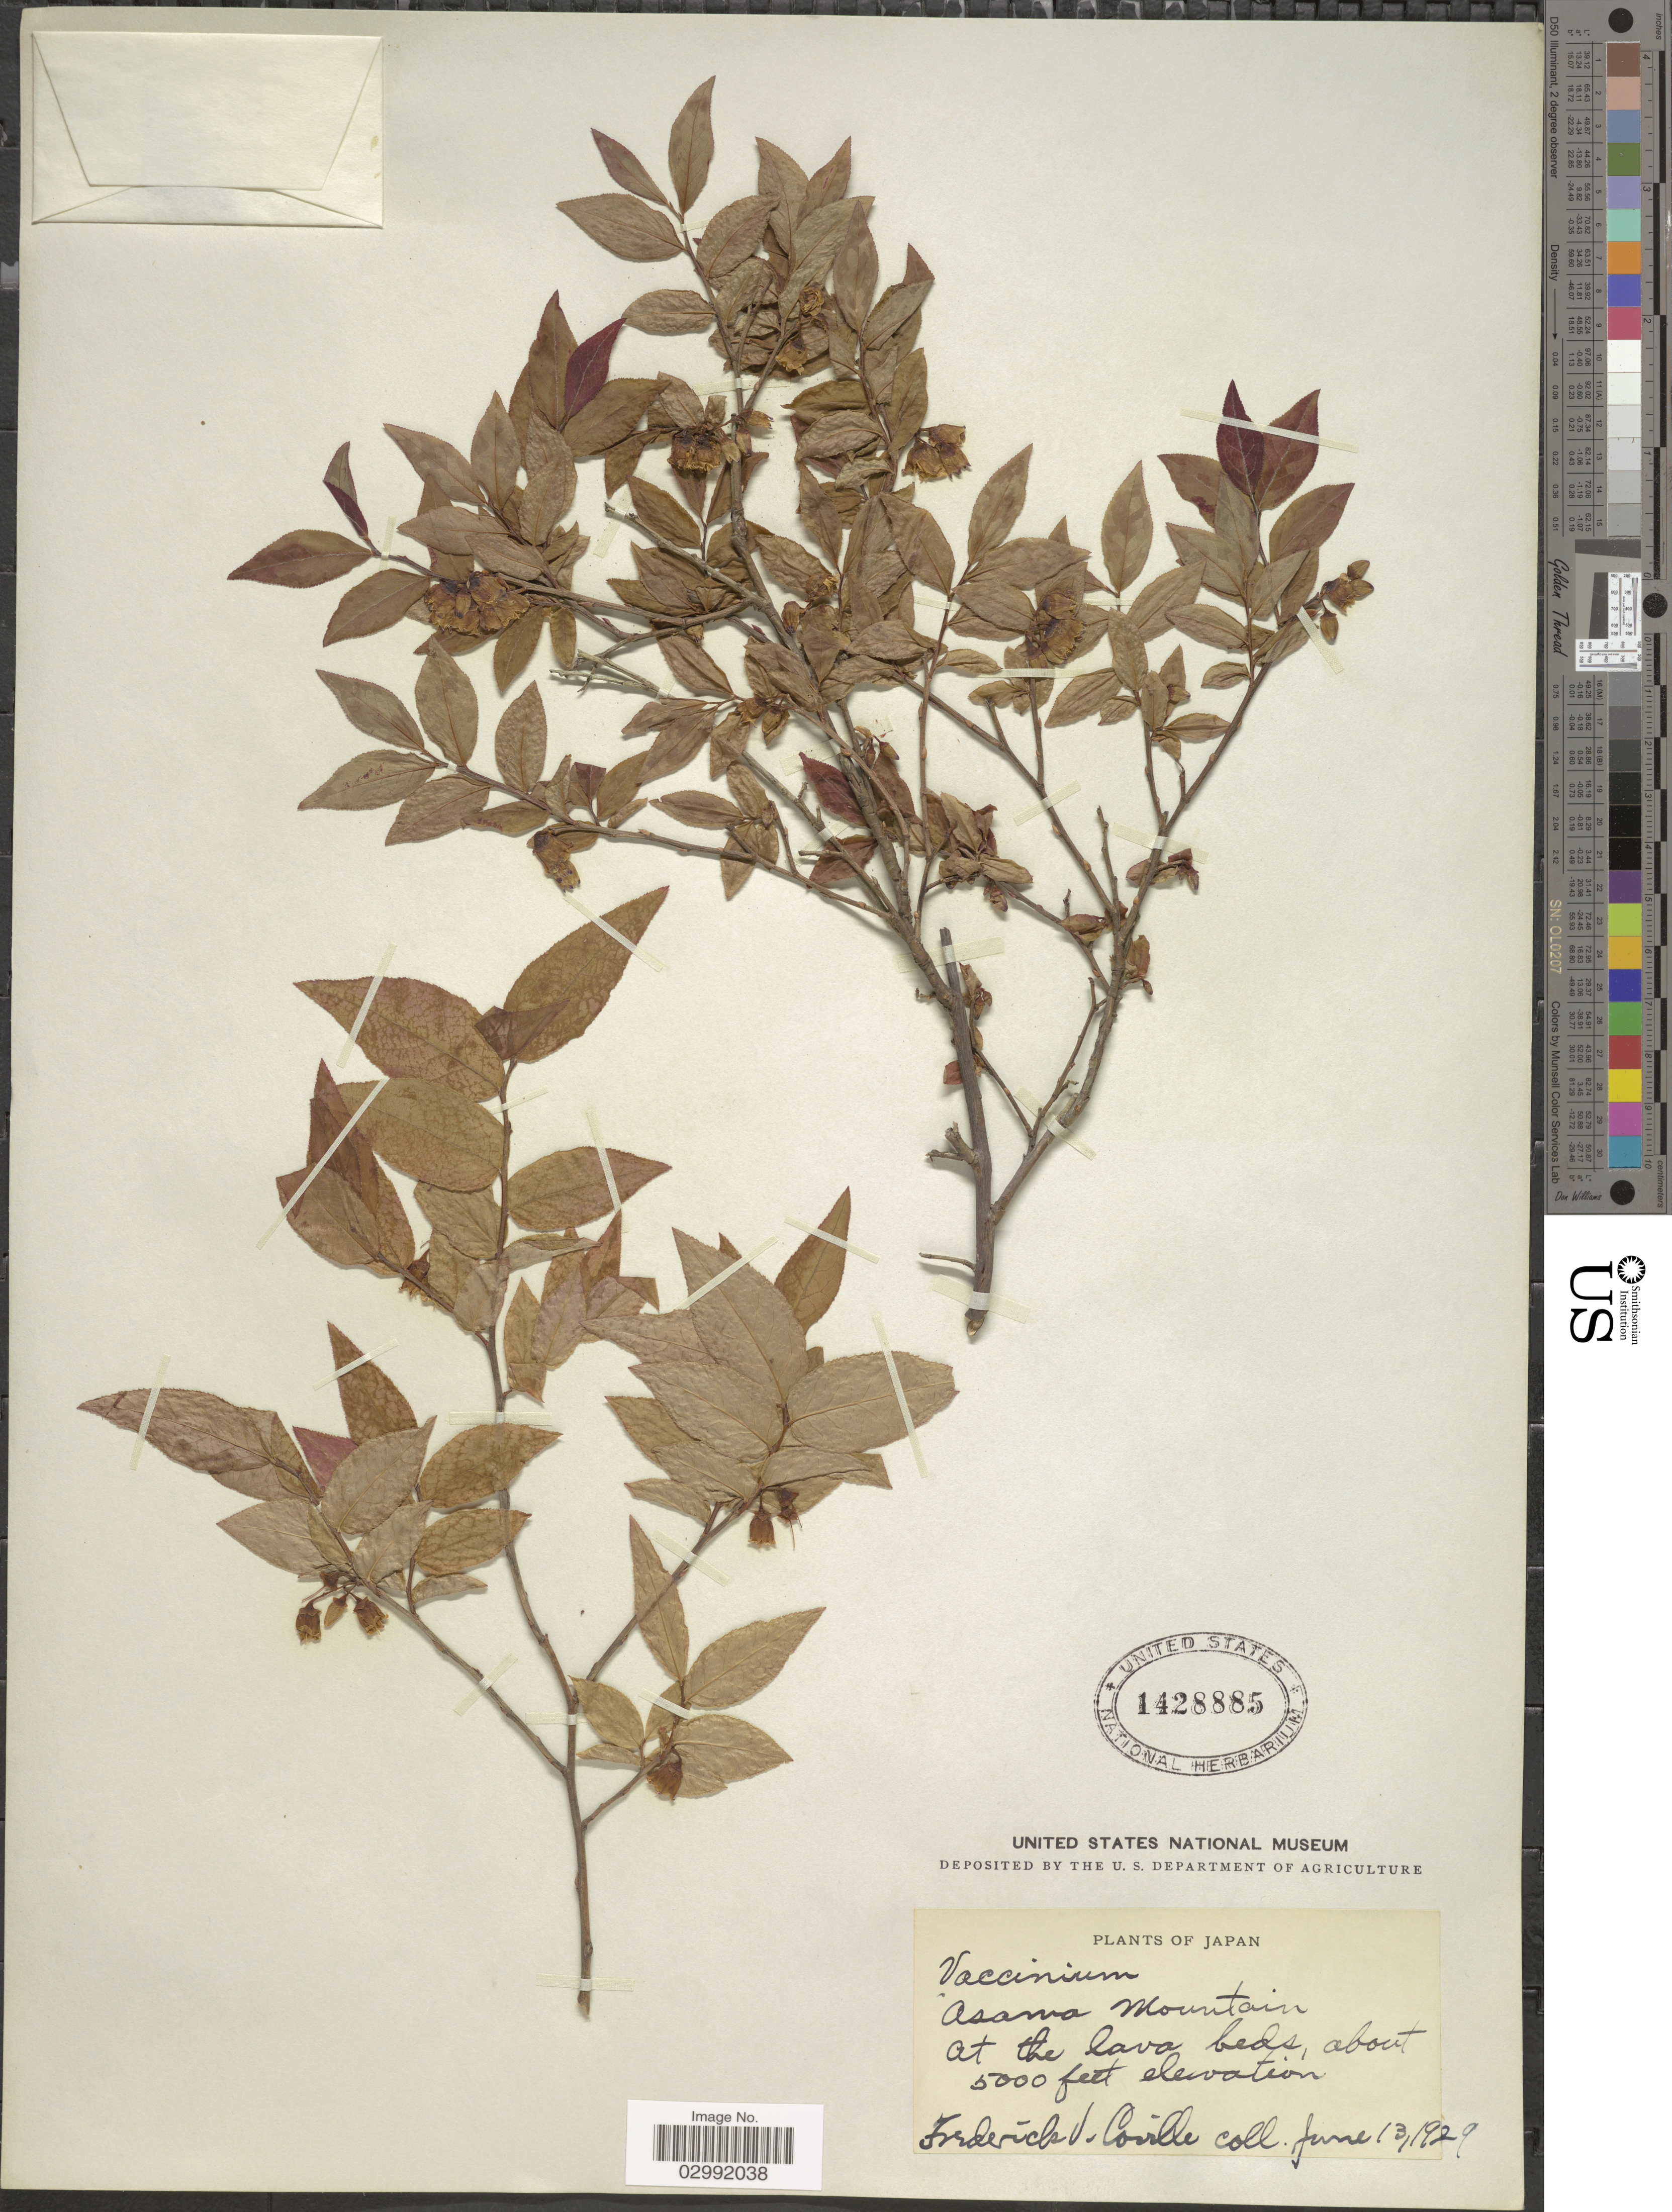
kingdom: Plantae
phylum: Tracheophyta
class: Magnoliopsida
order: Ericales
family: Ericaceae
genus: Vaccinium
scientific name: Vaccinium hirtum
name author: Thunb.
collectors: F. V. Coville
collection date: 1929-06-13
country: Japan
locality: Asama Mountain.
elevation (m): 1524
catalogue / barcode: US 1428885